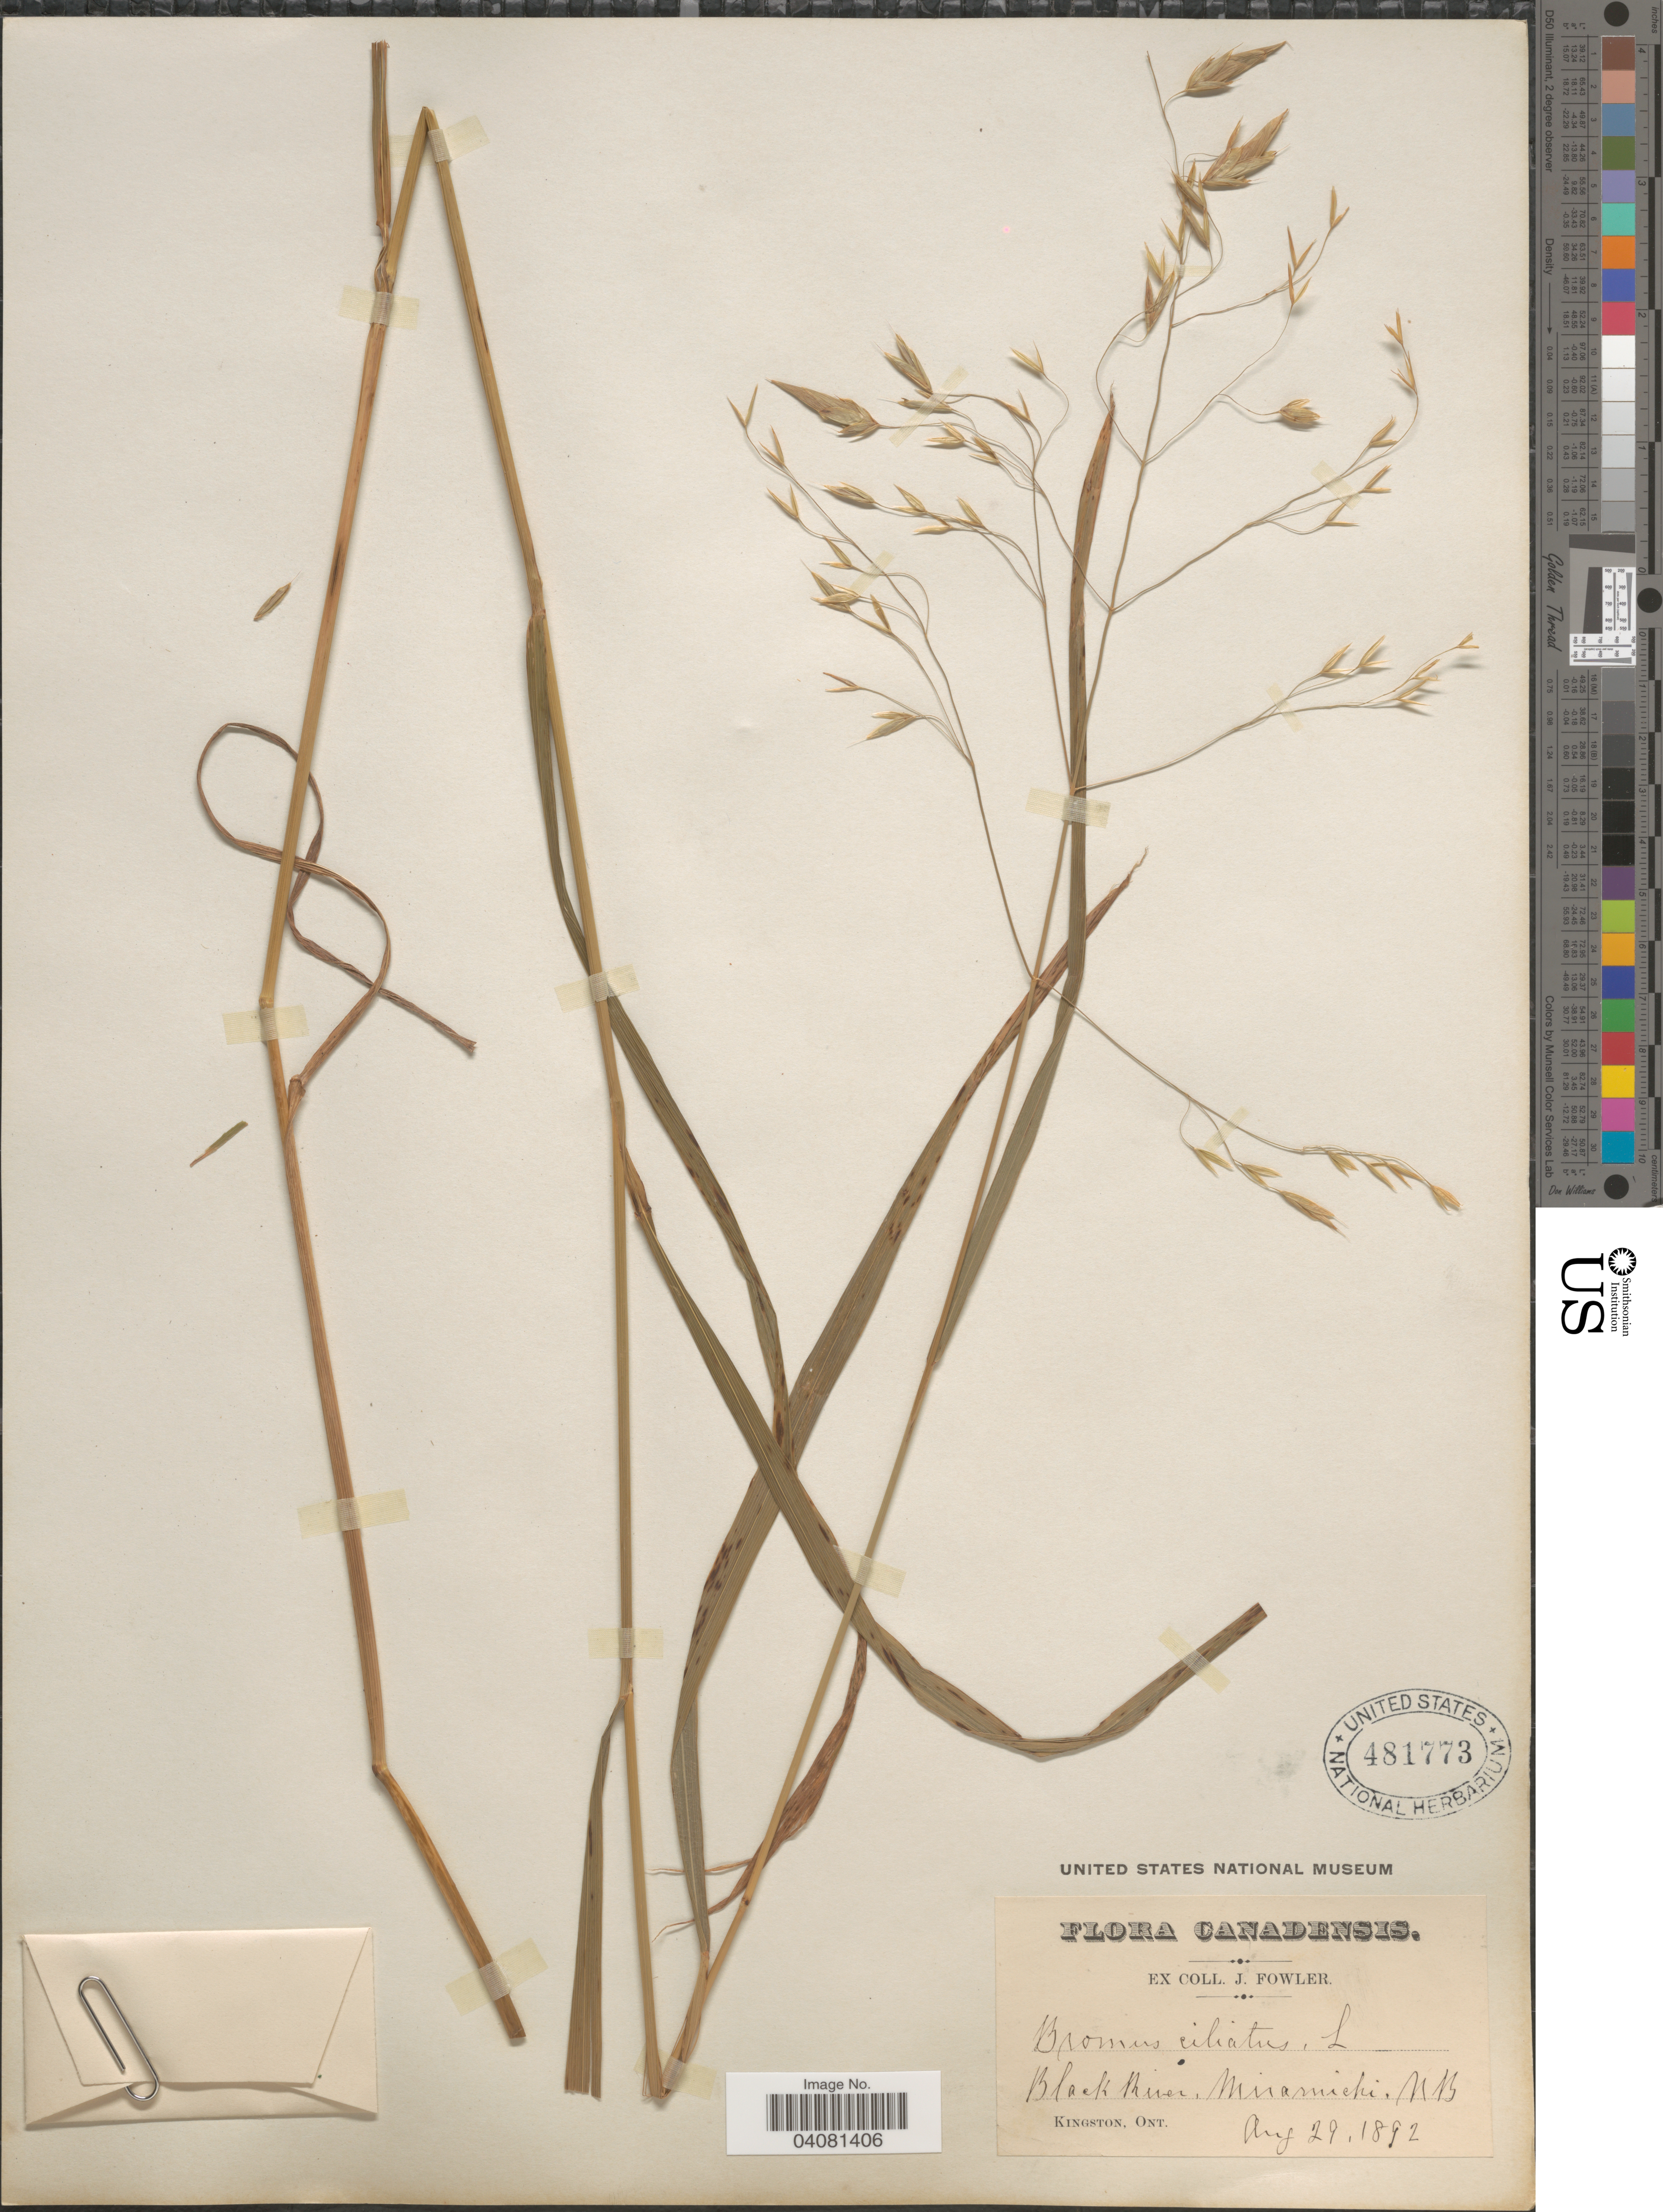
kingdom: Plantae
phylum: Tracheophyta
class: Liliopsida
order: Poales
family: Poaceae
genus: Bromus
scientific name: Bromus ciliatus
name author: L.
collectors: J. Fowler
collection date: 1892-08-29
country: Canada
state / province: New Brunswick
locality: Black River, Miramichi.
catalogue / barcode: US 481773